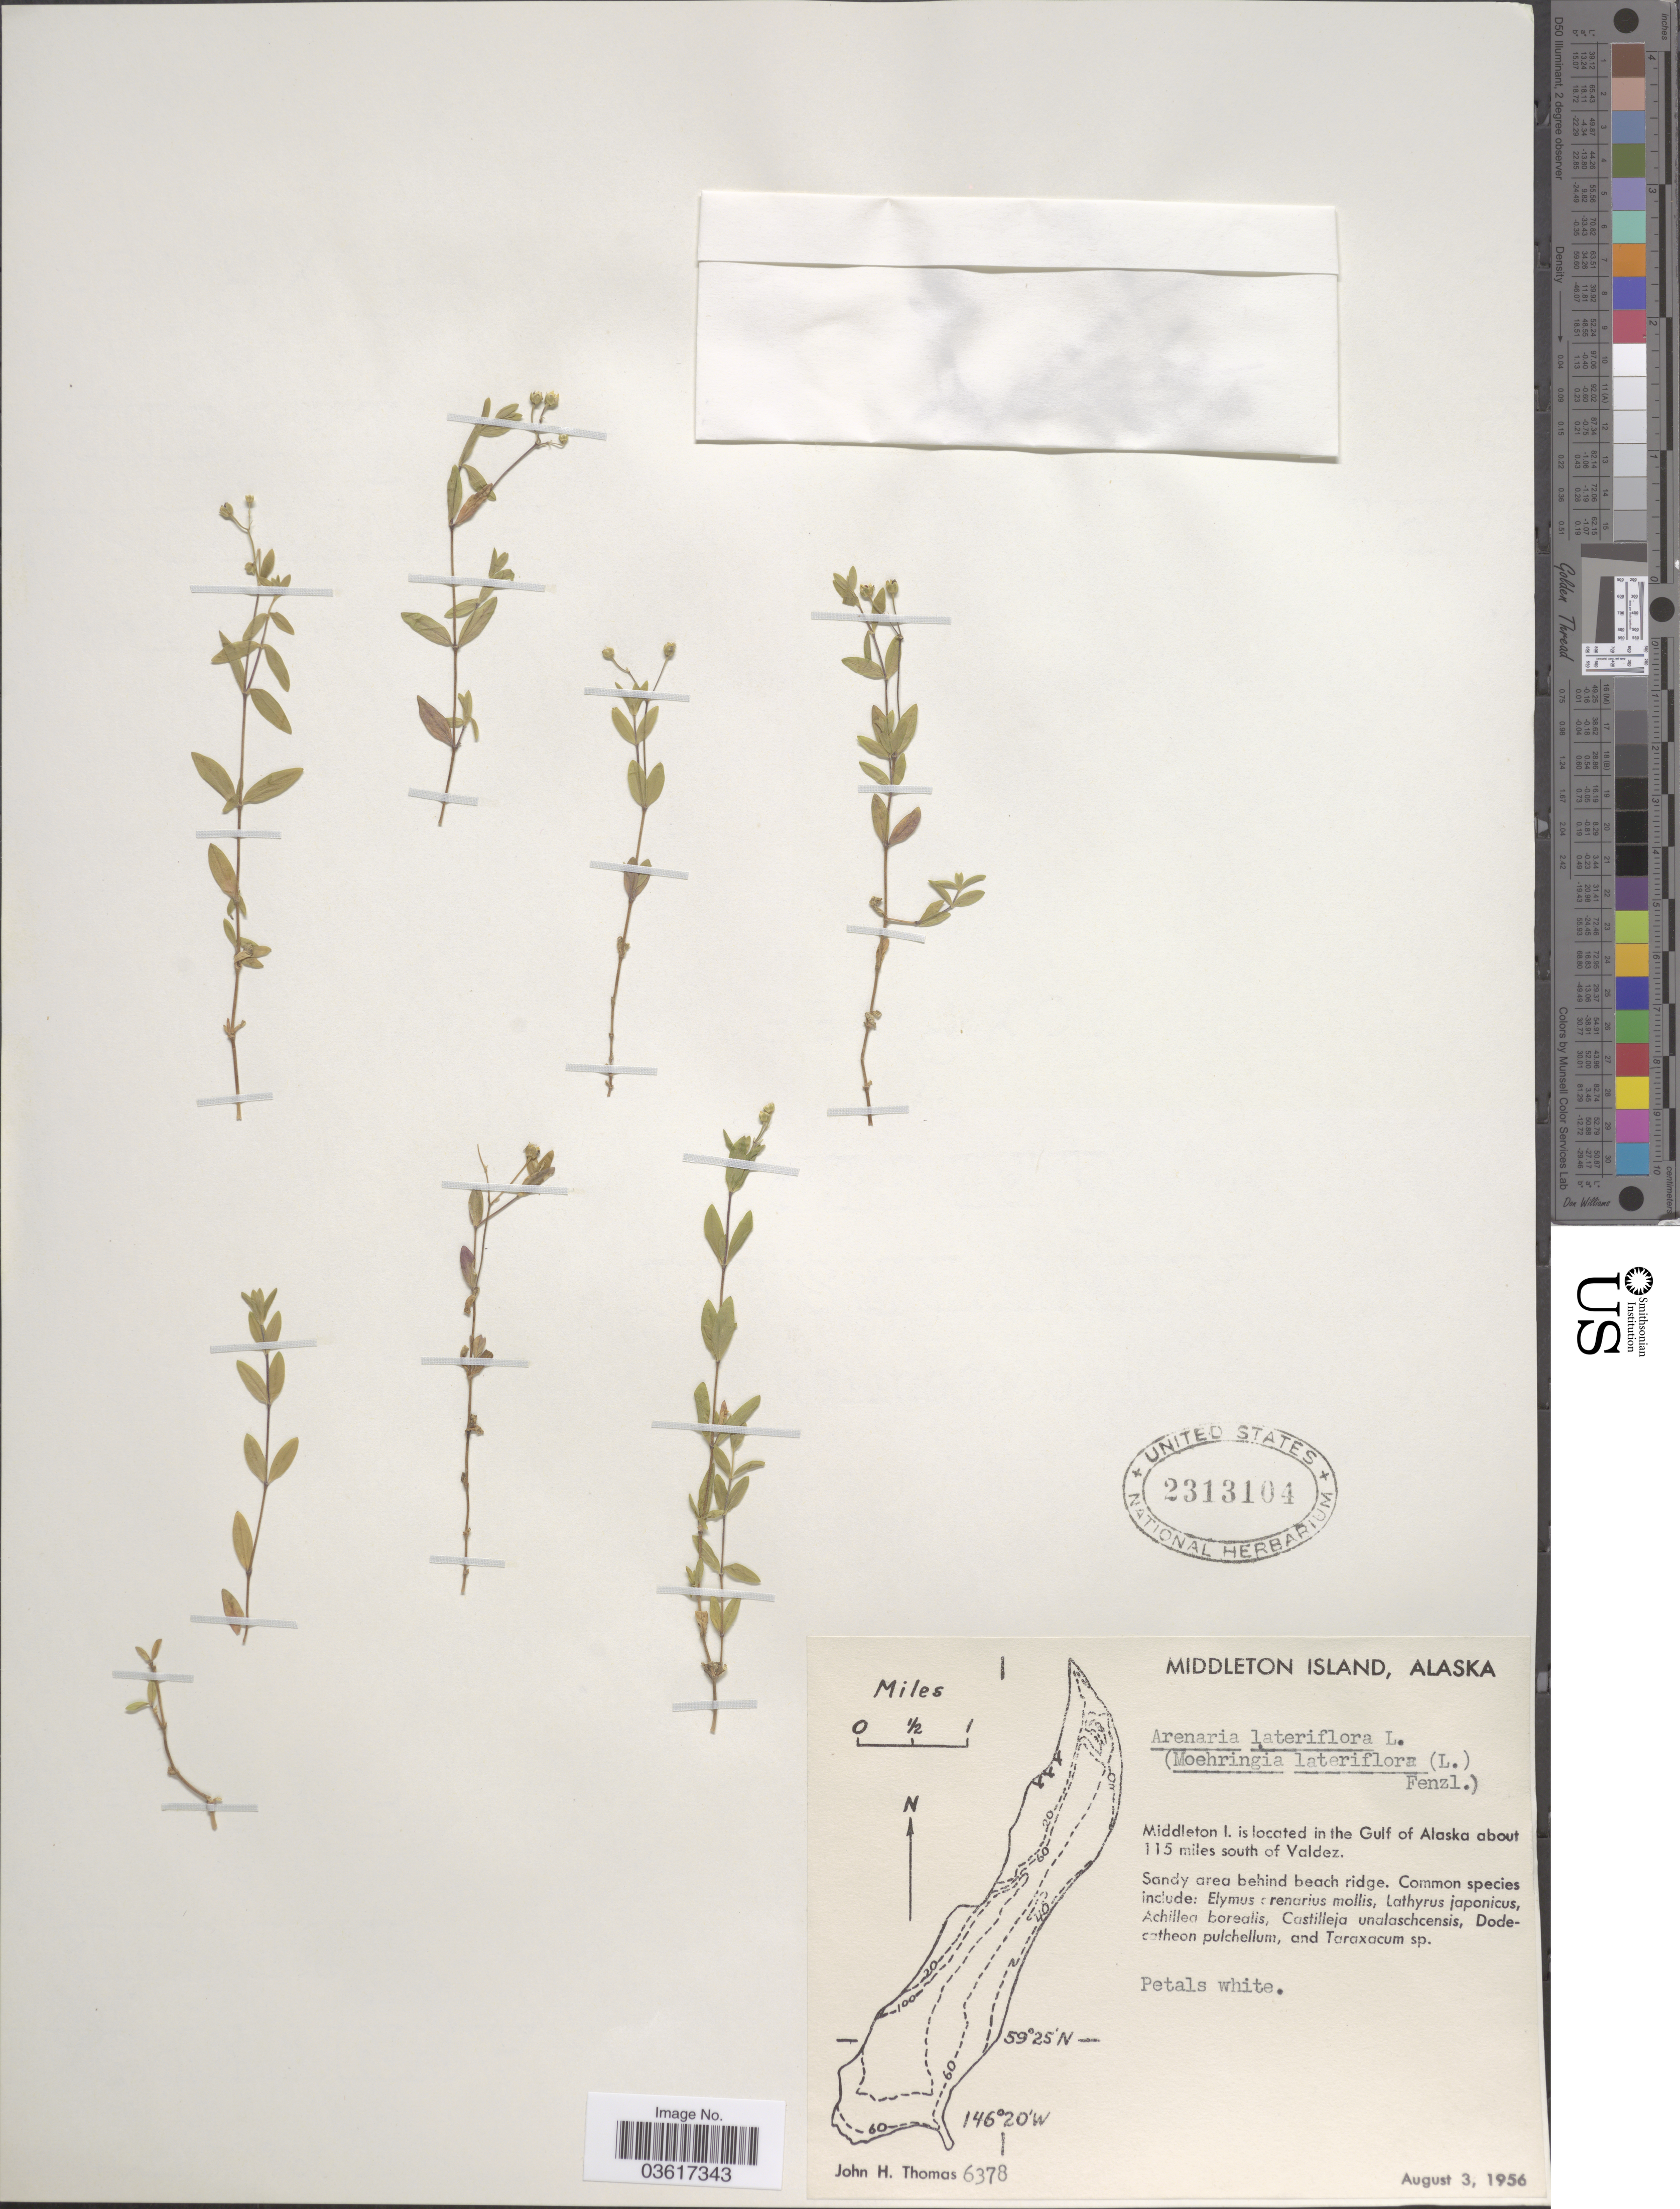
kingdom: Plantae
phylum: Tracheophyta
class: Magnoliopsida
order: Caryophyllales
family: Caryophyllaceae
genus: Moehringia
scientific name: Moehringia lateriflora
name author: (L.) Fenzl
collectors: J. H. Thomas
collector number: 6378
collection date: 1956-08-03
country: United States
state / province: Alaska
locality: Middleton Island. Middleton I. is located in the Gulf of Alaska about 115 miles south of Valdez.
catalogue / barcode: US 2313104